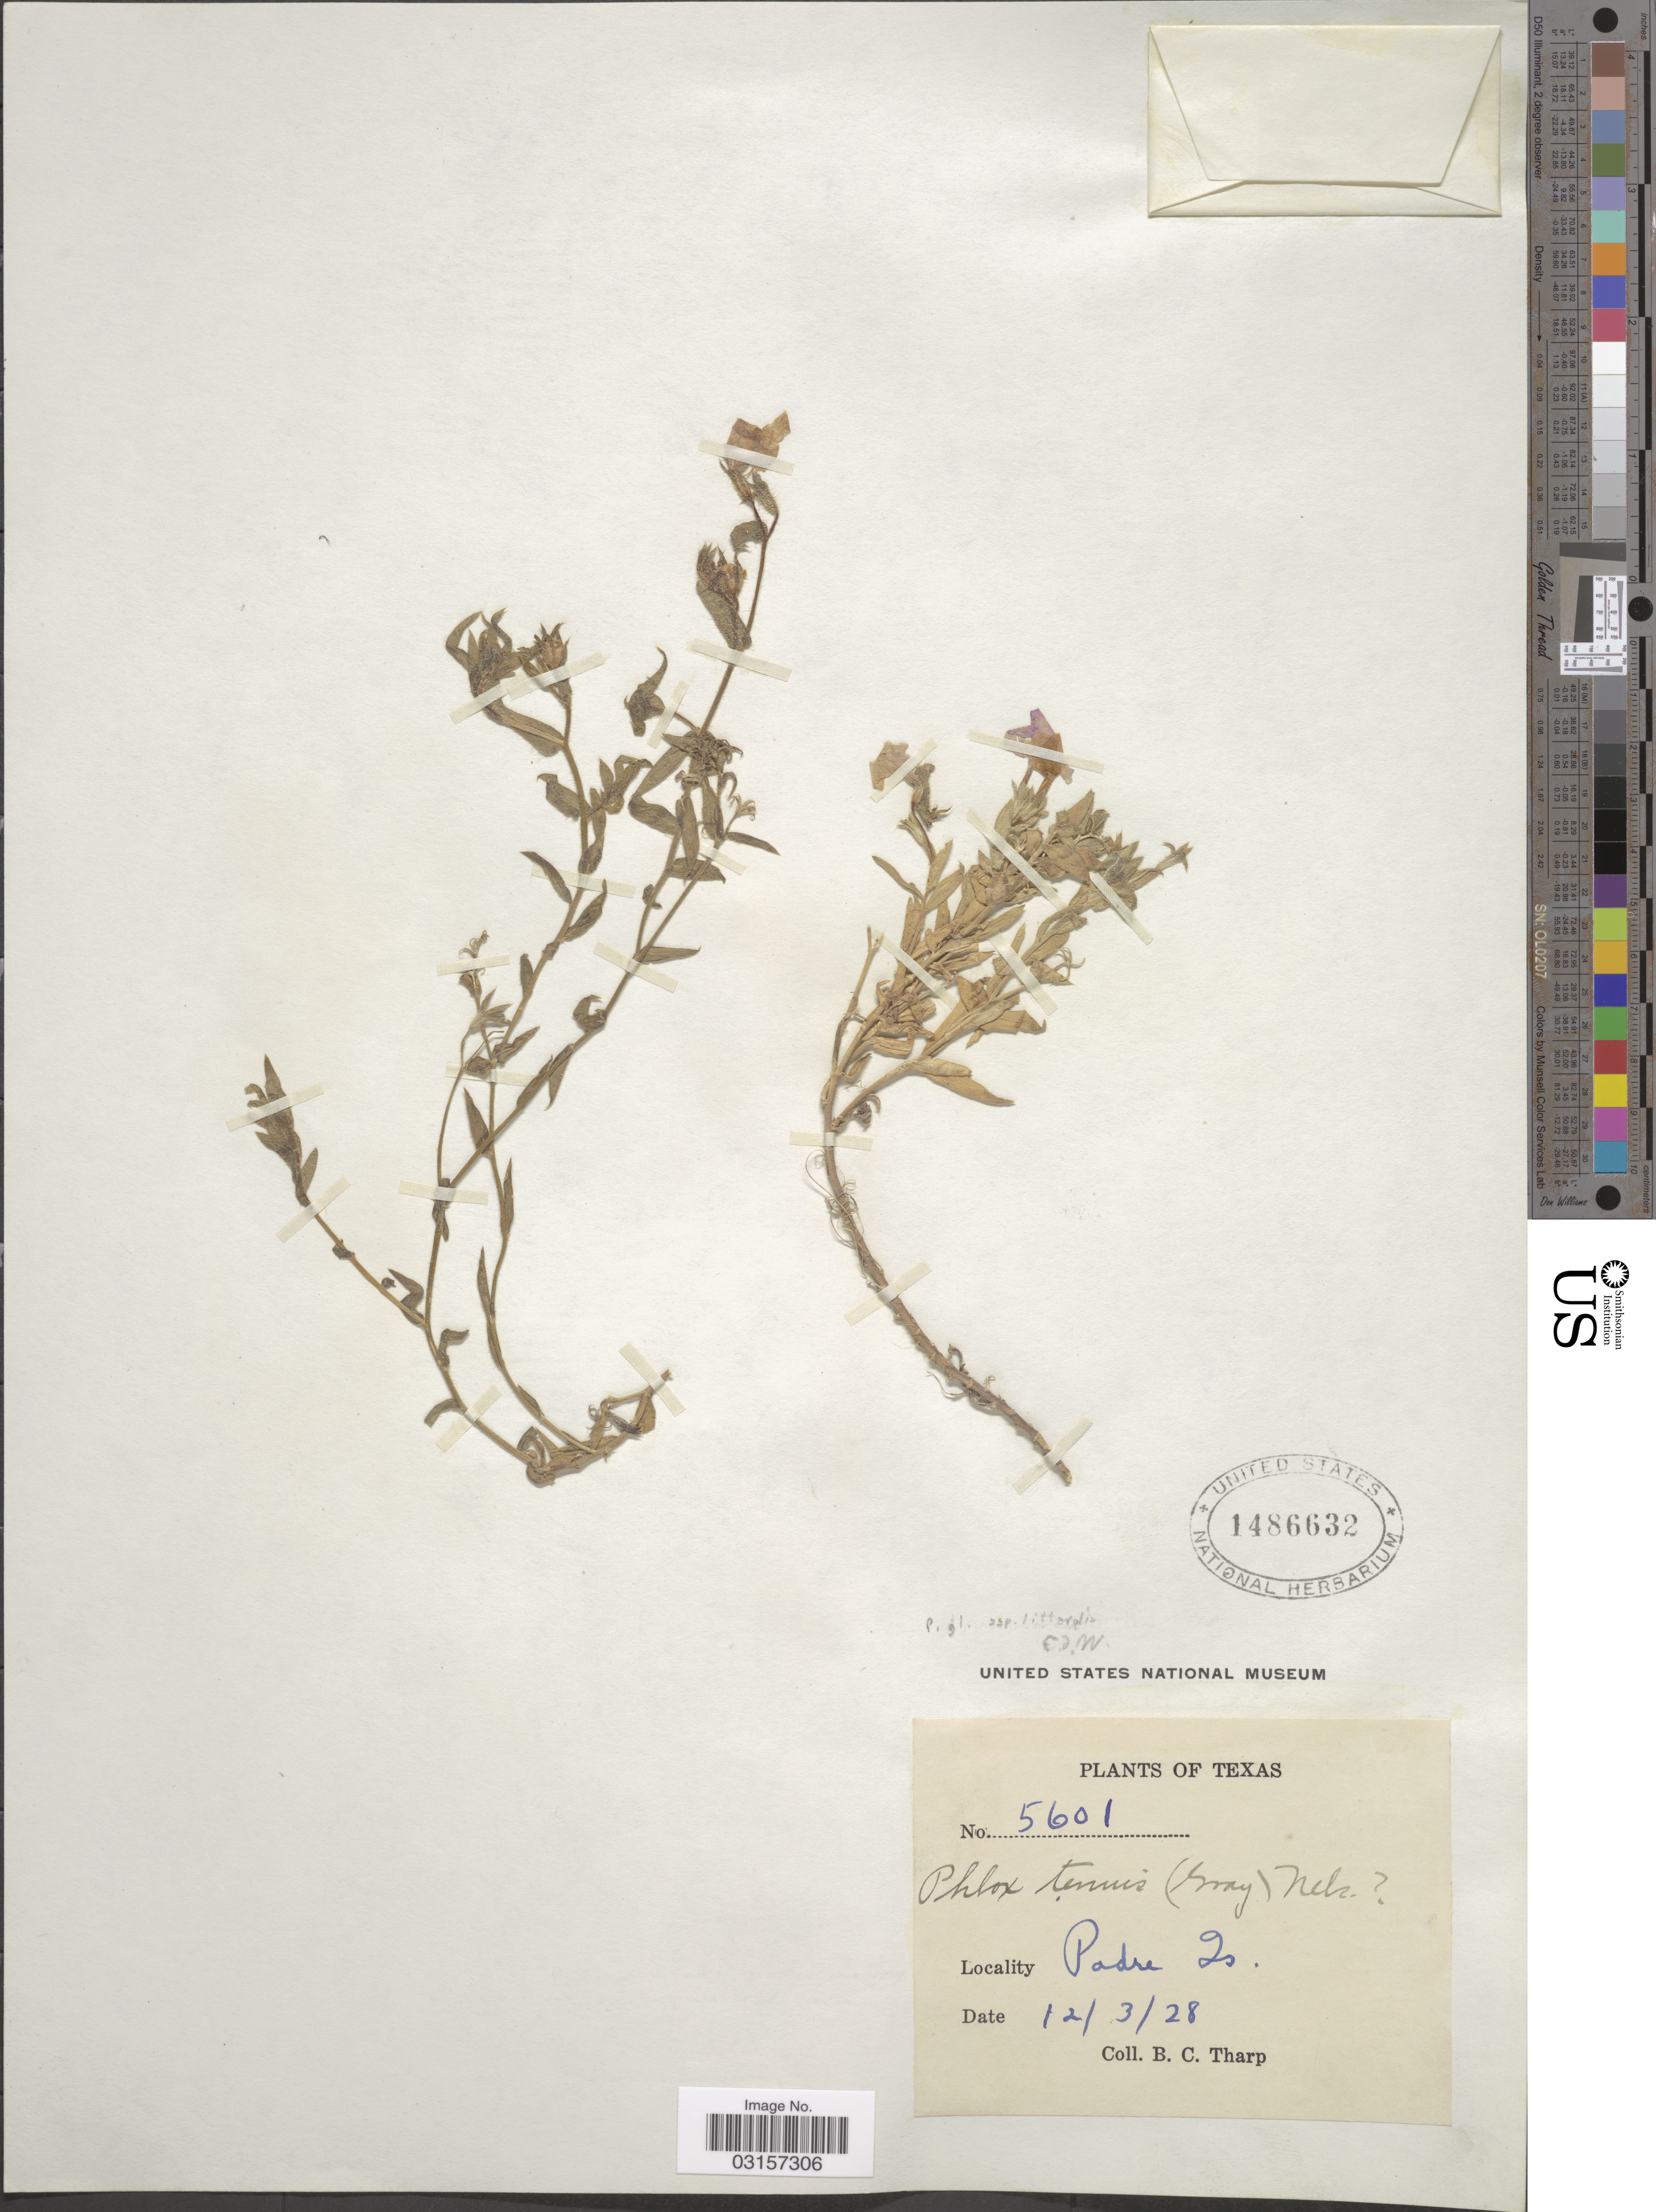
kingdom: Plantae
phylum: Tracheophyta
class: Magnoliopsida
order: Ericales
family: Polemoniaceae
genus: Phlox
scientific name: Phlox glabriflora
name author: (Brand) Whitehouse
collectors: B. C. Tharp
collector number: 5601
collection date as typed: Transcribed d/m/y: 3/12/28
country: United States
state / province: Texas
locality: Padre Is.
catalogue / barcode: US 1486632